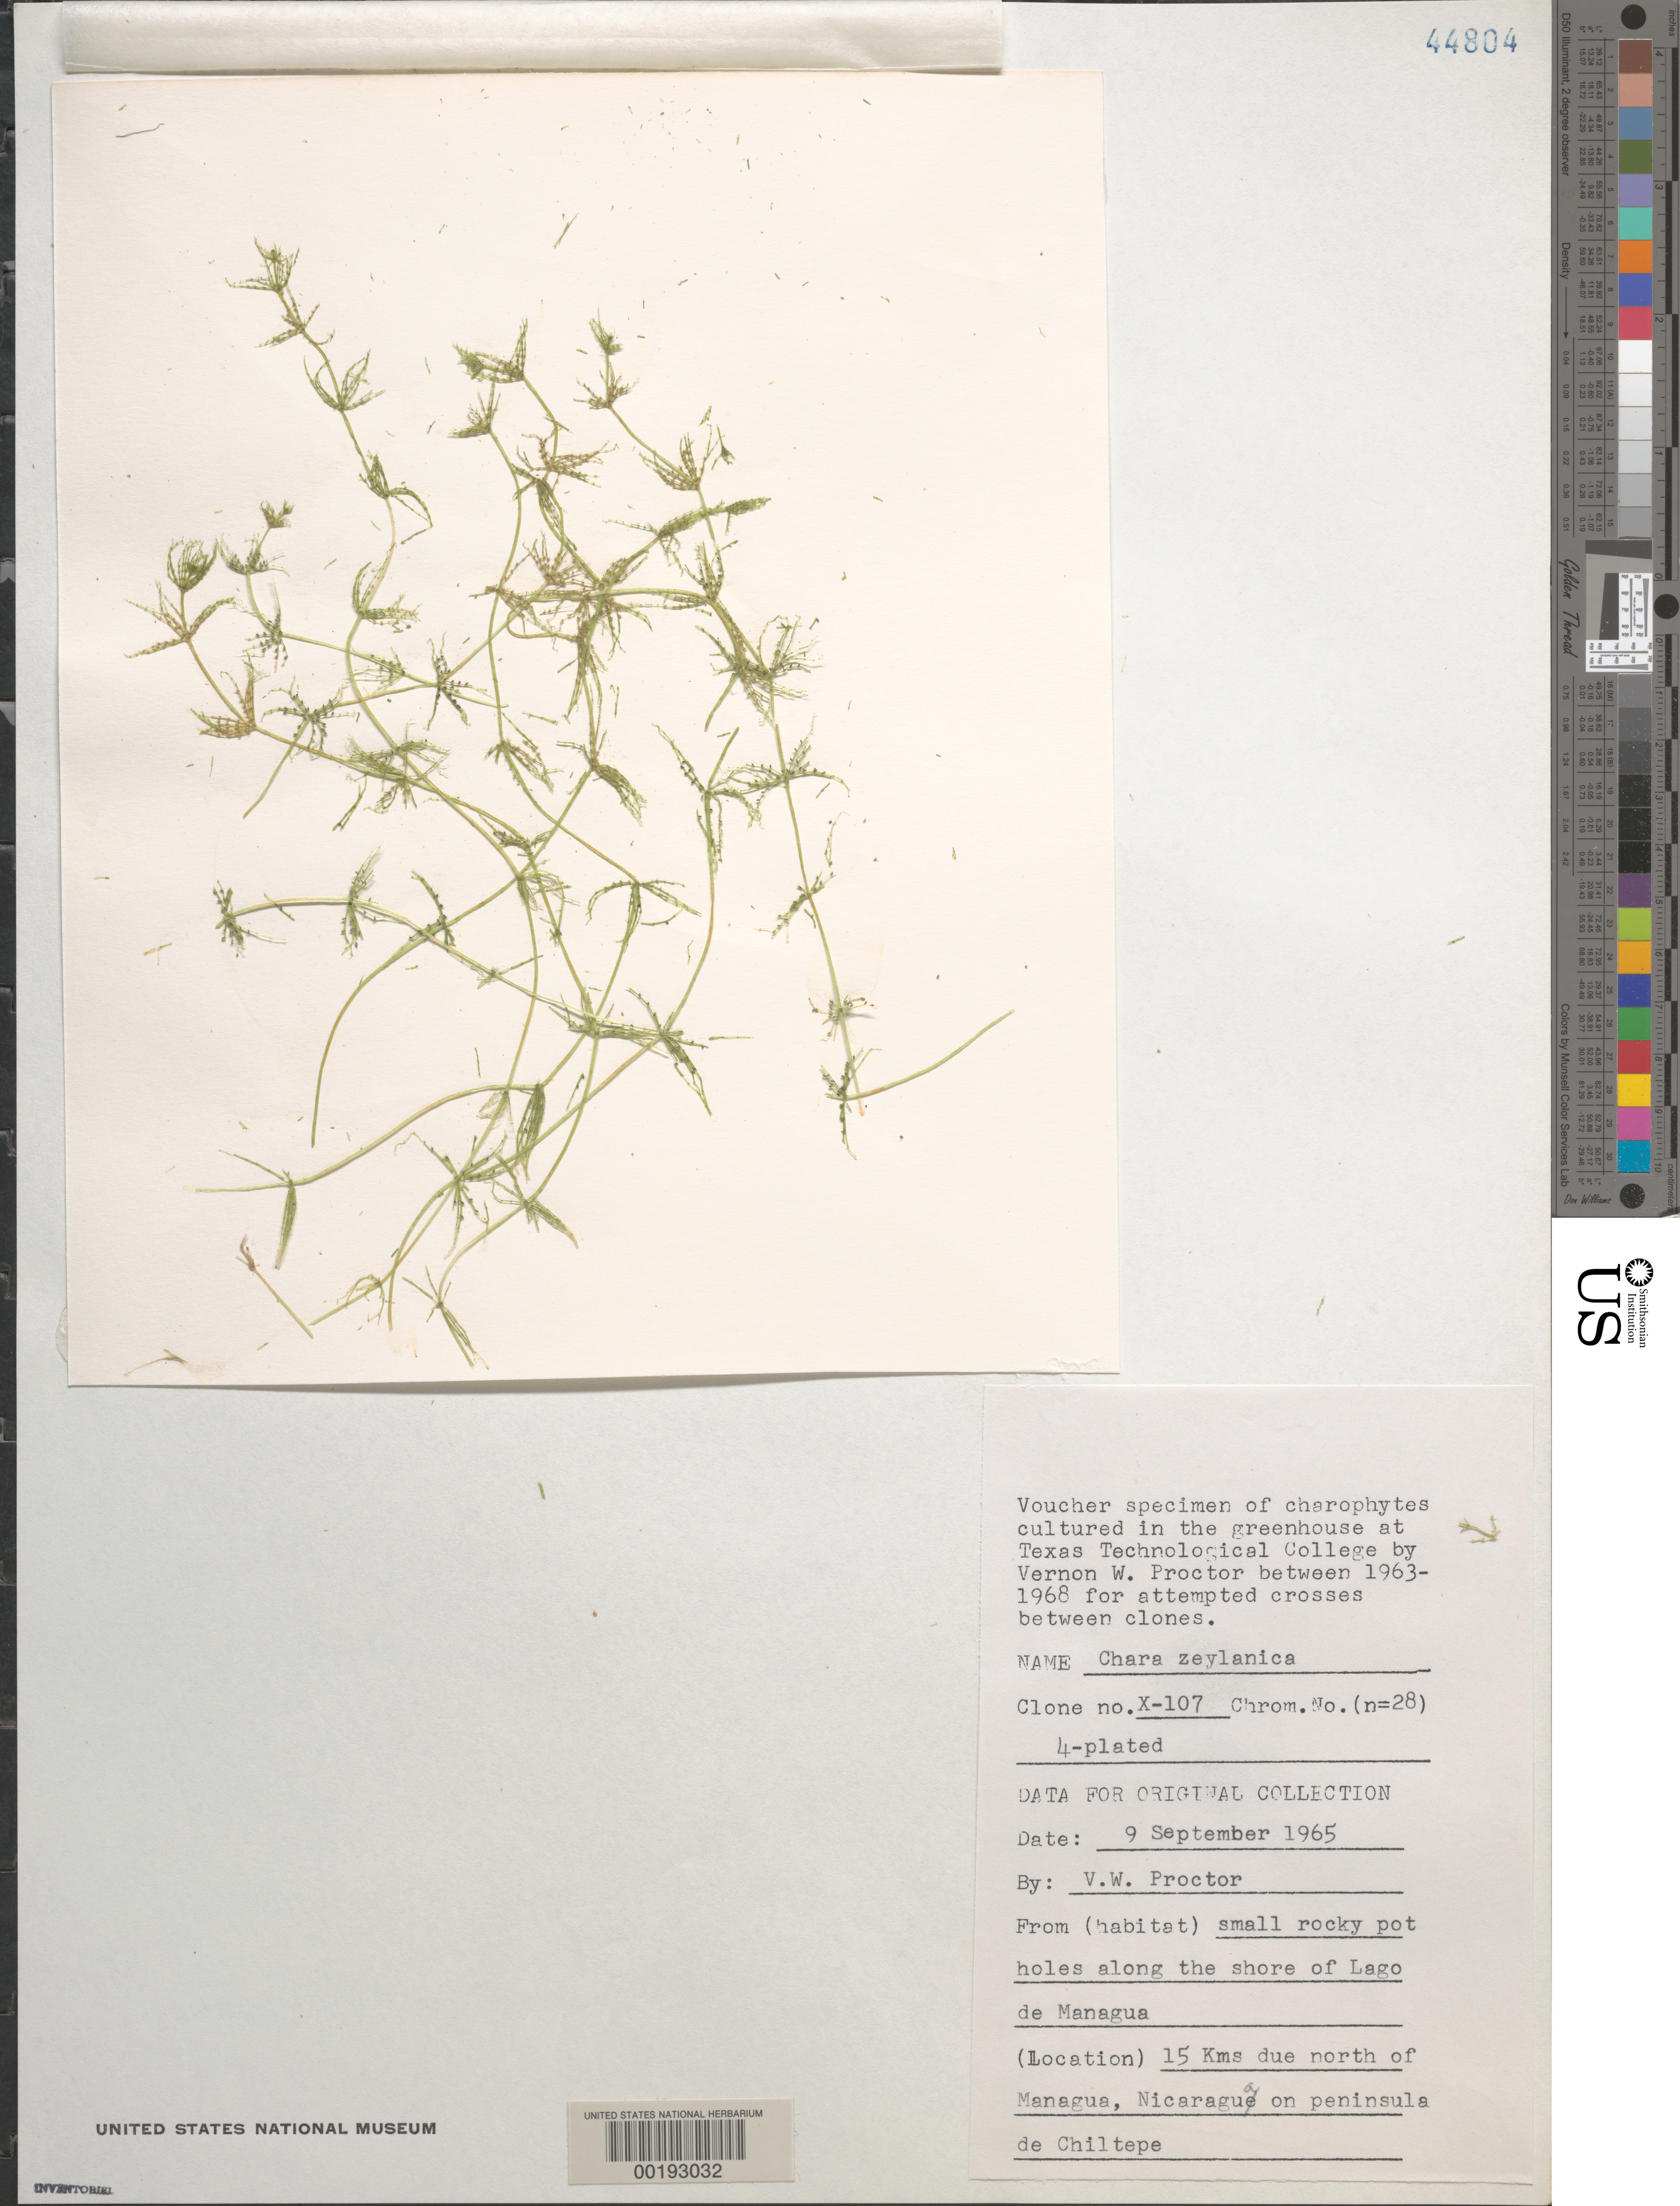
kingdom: Plantae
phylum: Charophyta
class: Charophyceae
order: Charales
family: Characeae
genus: Chara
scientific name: Chara zeylanica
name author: J.G. Klein ex Willd.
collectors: V. Proctor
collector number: X-107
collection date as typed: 09 Sep 1965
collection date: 1965-09-09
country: Nicaragua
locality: Lago de managua, peninsula de chiltepe, 15 km north of managua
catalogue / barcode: US 44804